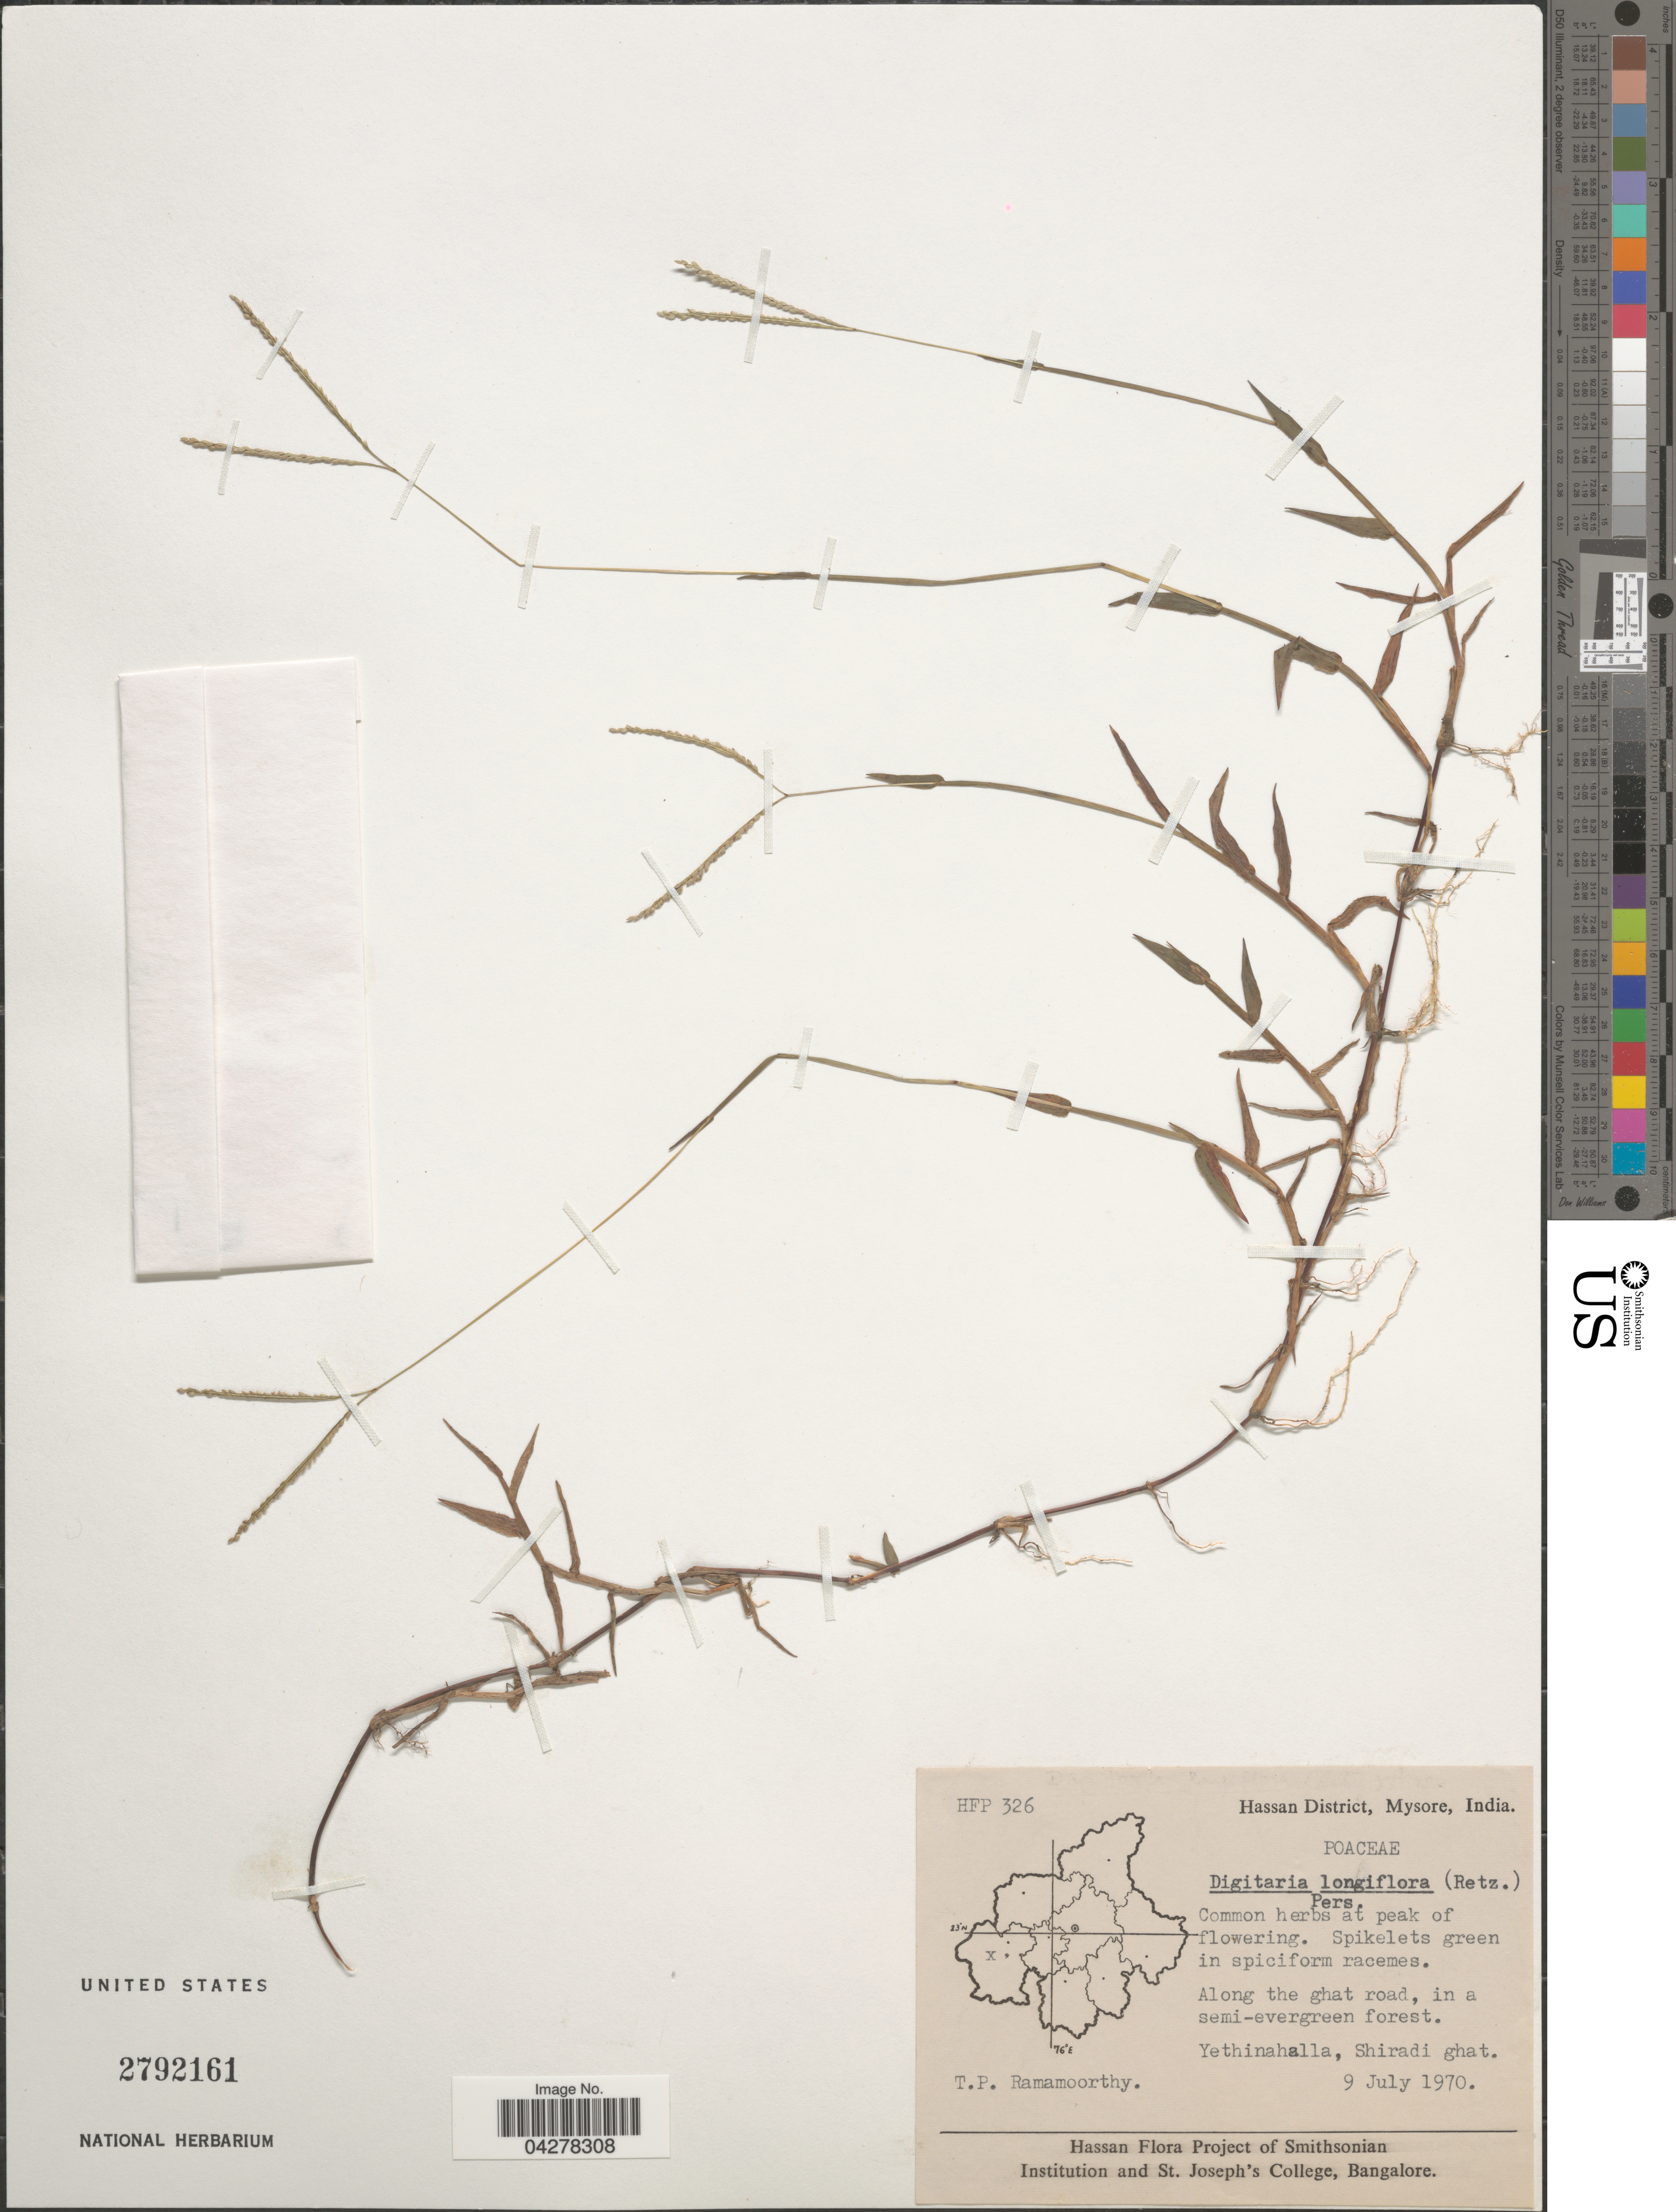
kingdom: Plantae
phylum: Tracheophyta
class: Liliopsida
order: Poales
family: Poaceae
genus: Digitaria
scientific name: Digitaria longiflora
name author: (Retz.) Pers.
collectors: T. P. Ramamoorthy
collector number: HFP326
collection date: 1970-07-09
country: India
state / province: Karnataka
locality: Hassan District, Mysore. Along the ghat road, in a semi-evergreen forest. Yethinahalla, Shiradi ghat.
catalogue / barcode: US 2792161